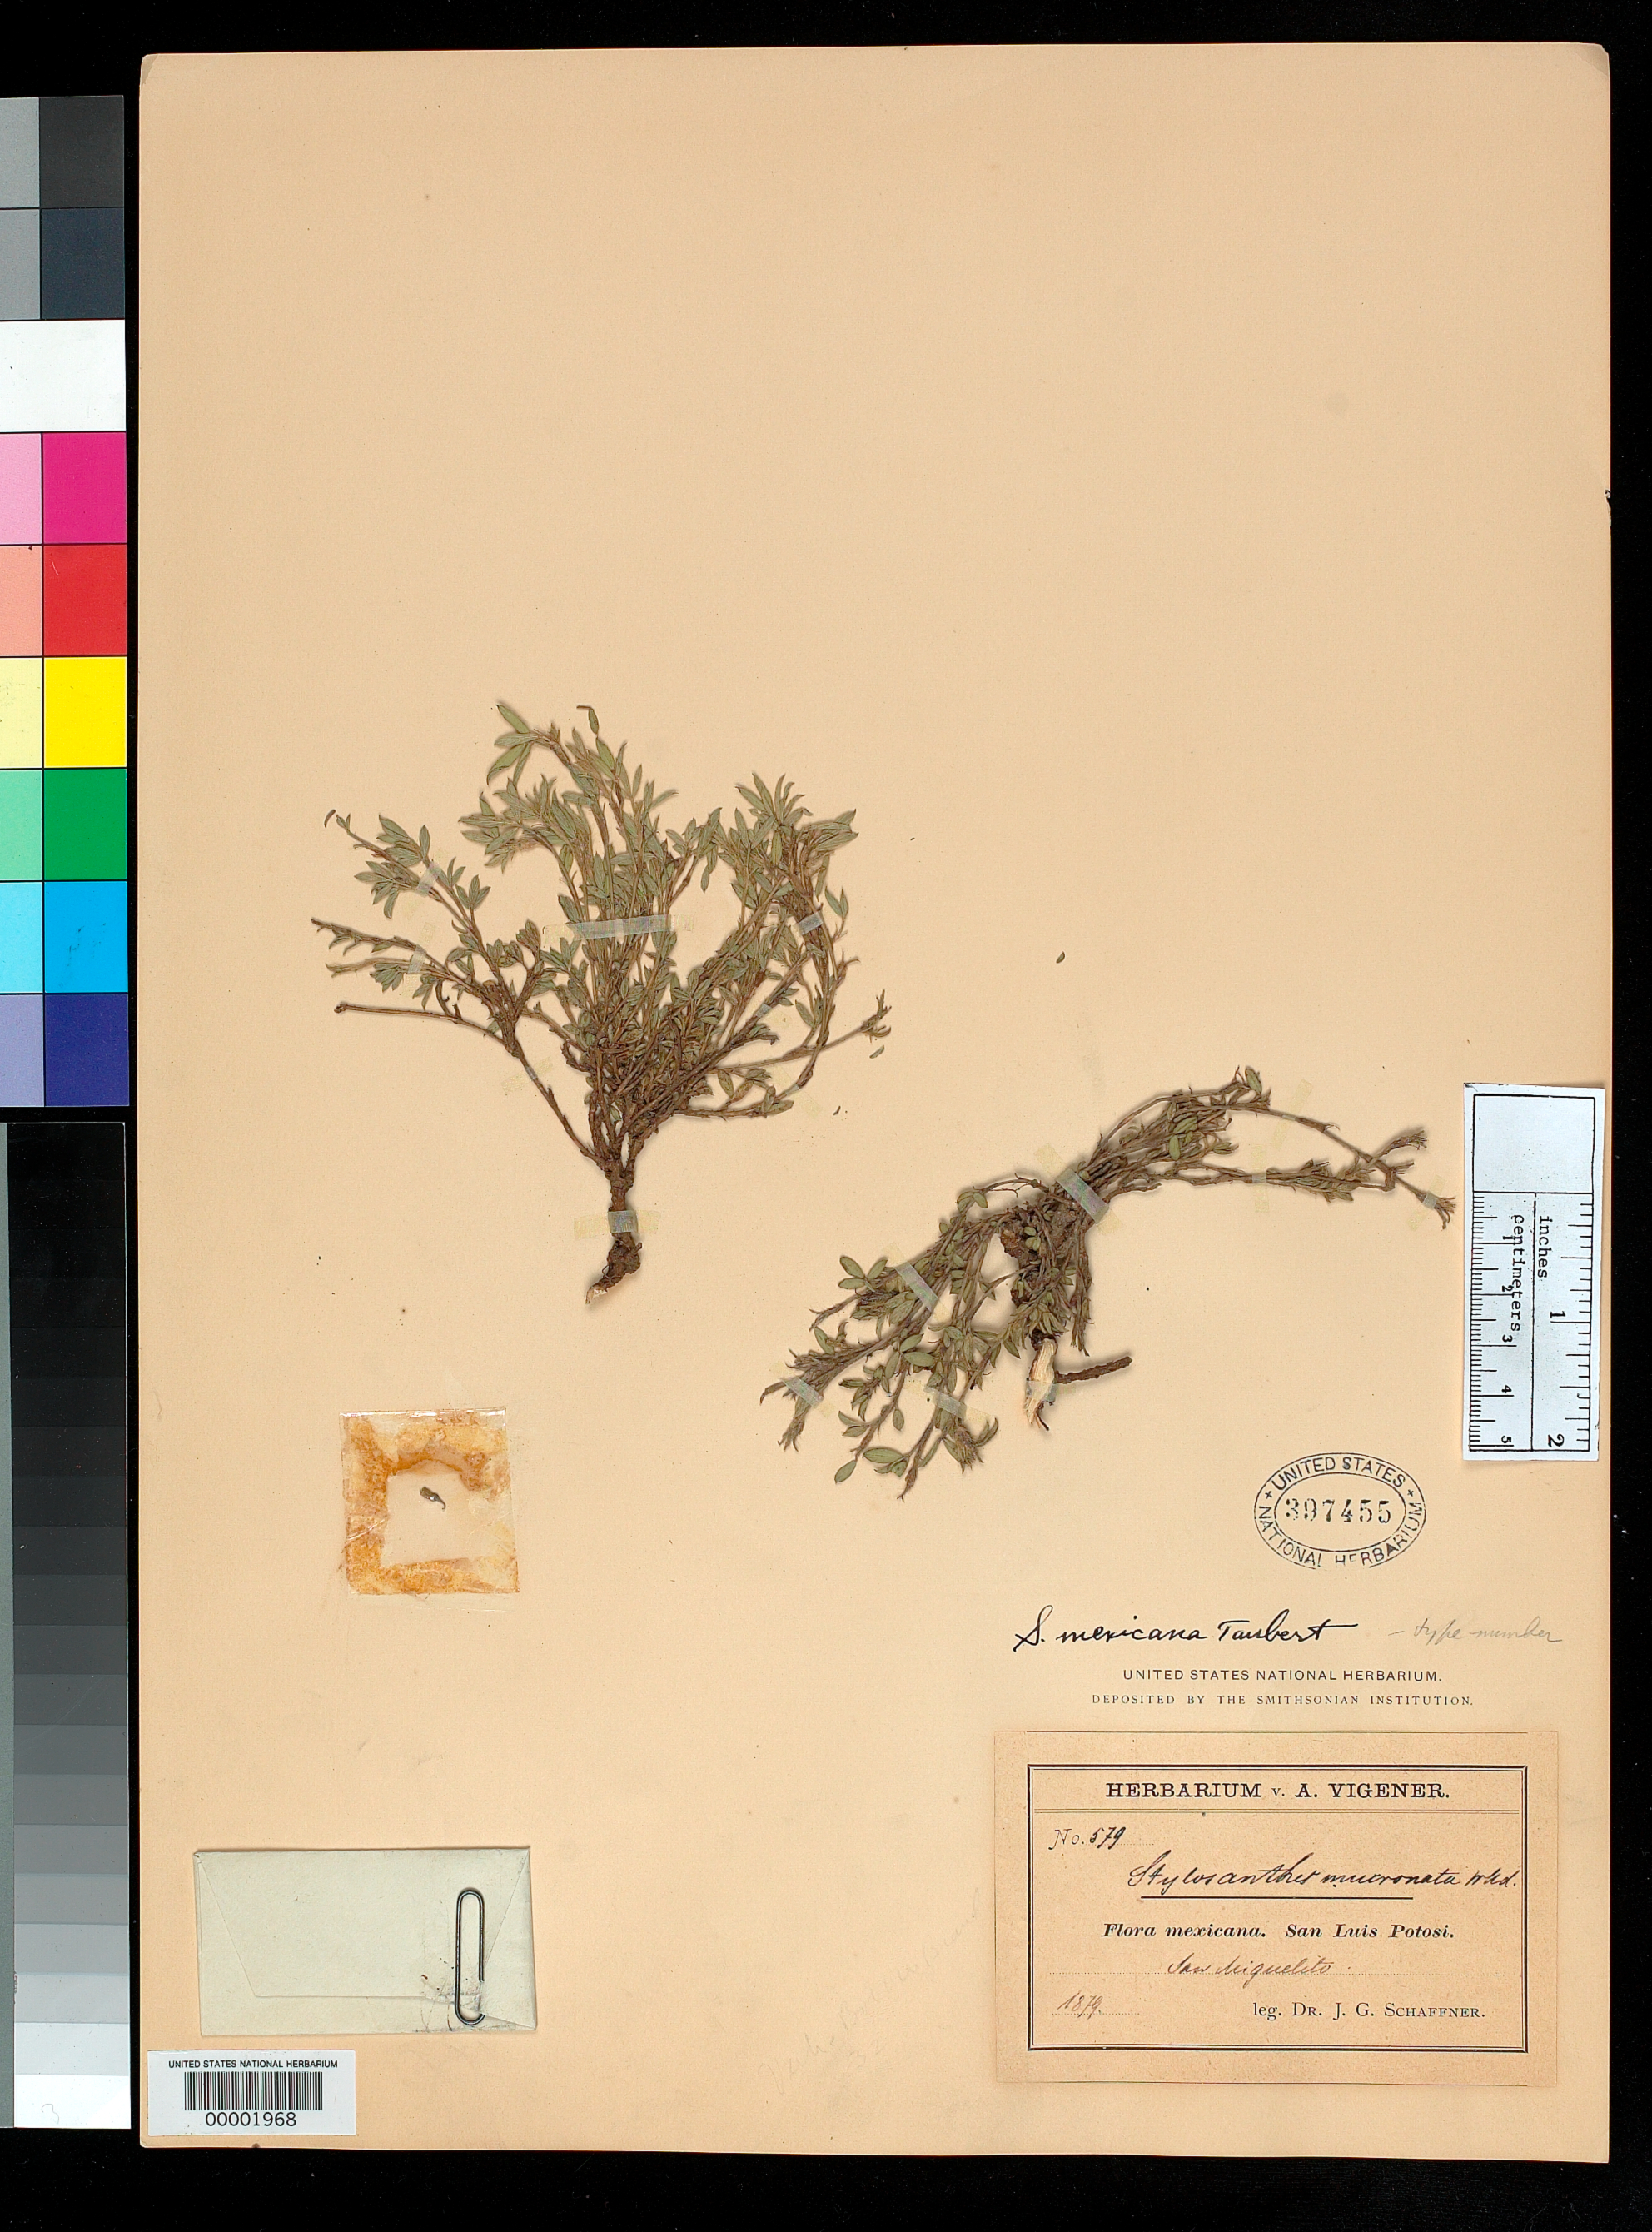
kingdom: Plantae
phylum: Tracheophyta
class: Magnoliopsida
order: Fabales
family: Fabaceae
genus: Stylosanthes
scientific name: Stylosanthes mexicana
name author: Taub.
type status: Type Collection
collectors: J. G. Schaffner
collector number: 579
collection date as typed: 1879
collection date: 1879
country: Mexico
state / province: San Luis Potosi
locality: San Miguelito.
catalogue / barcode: US 397455